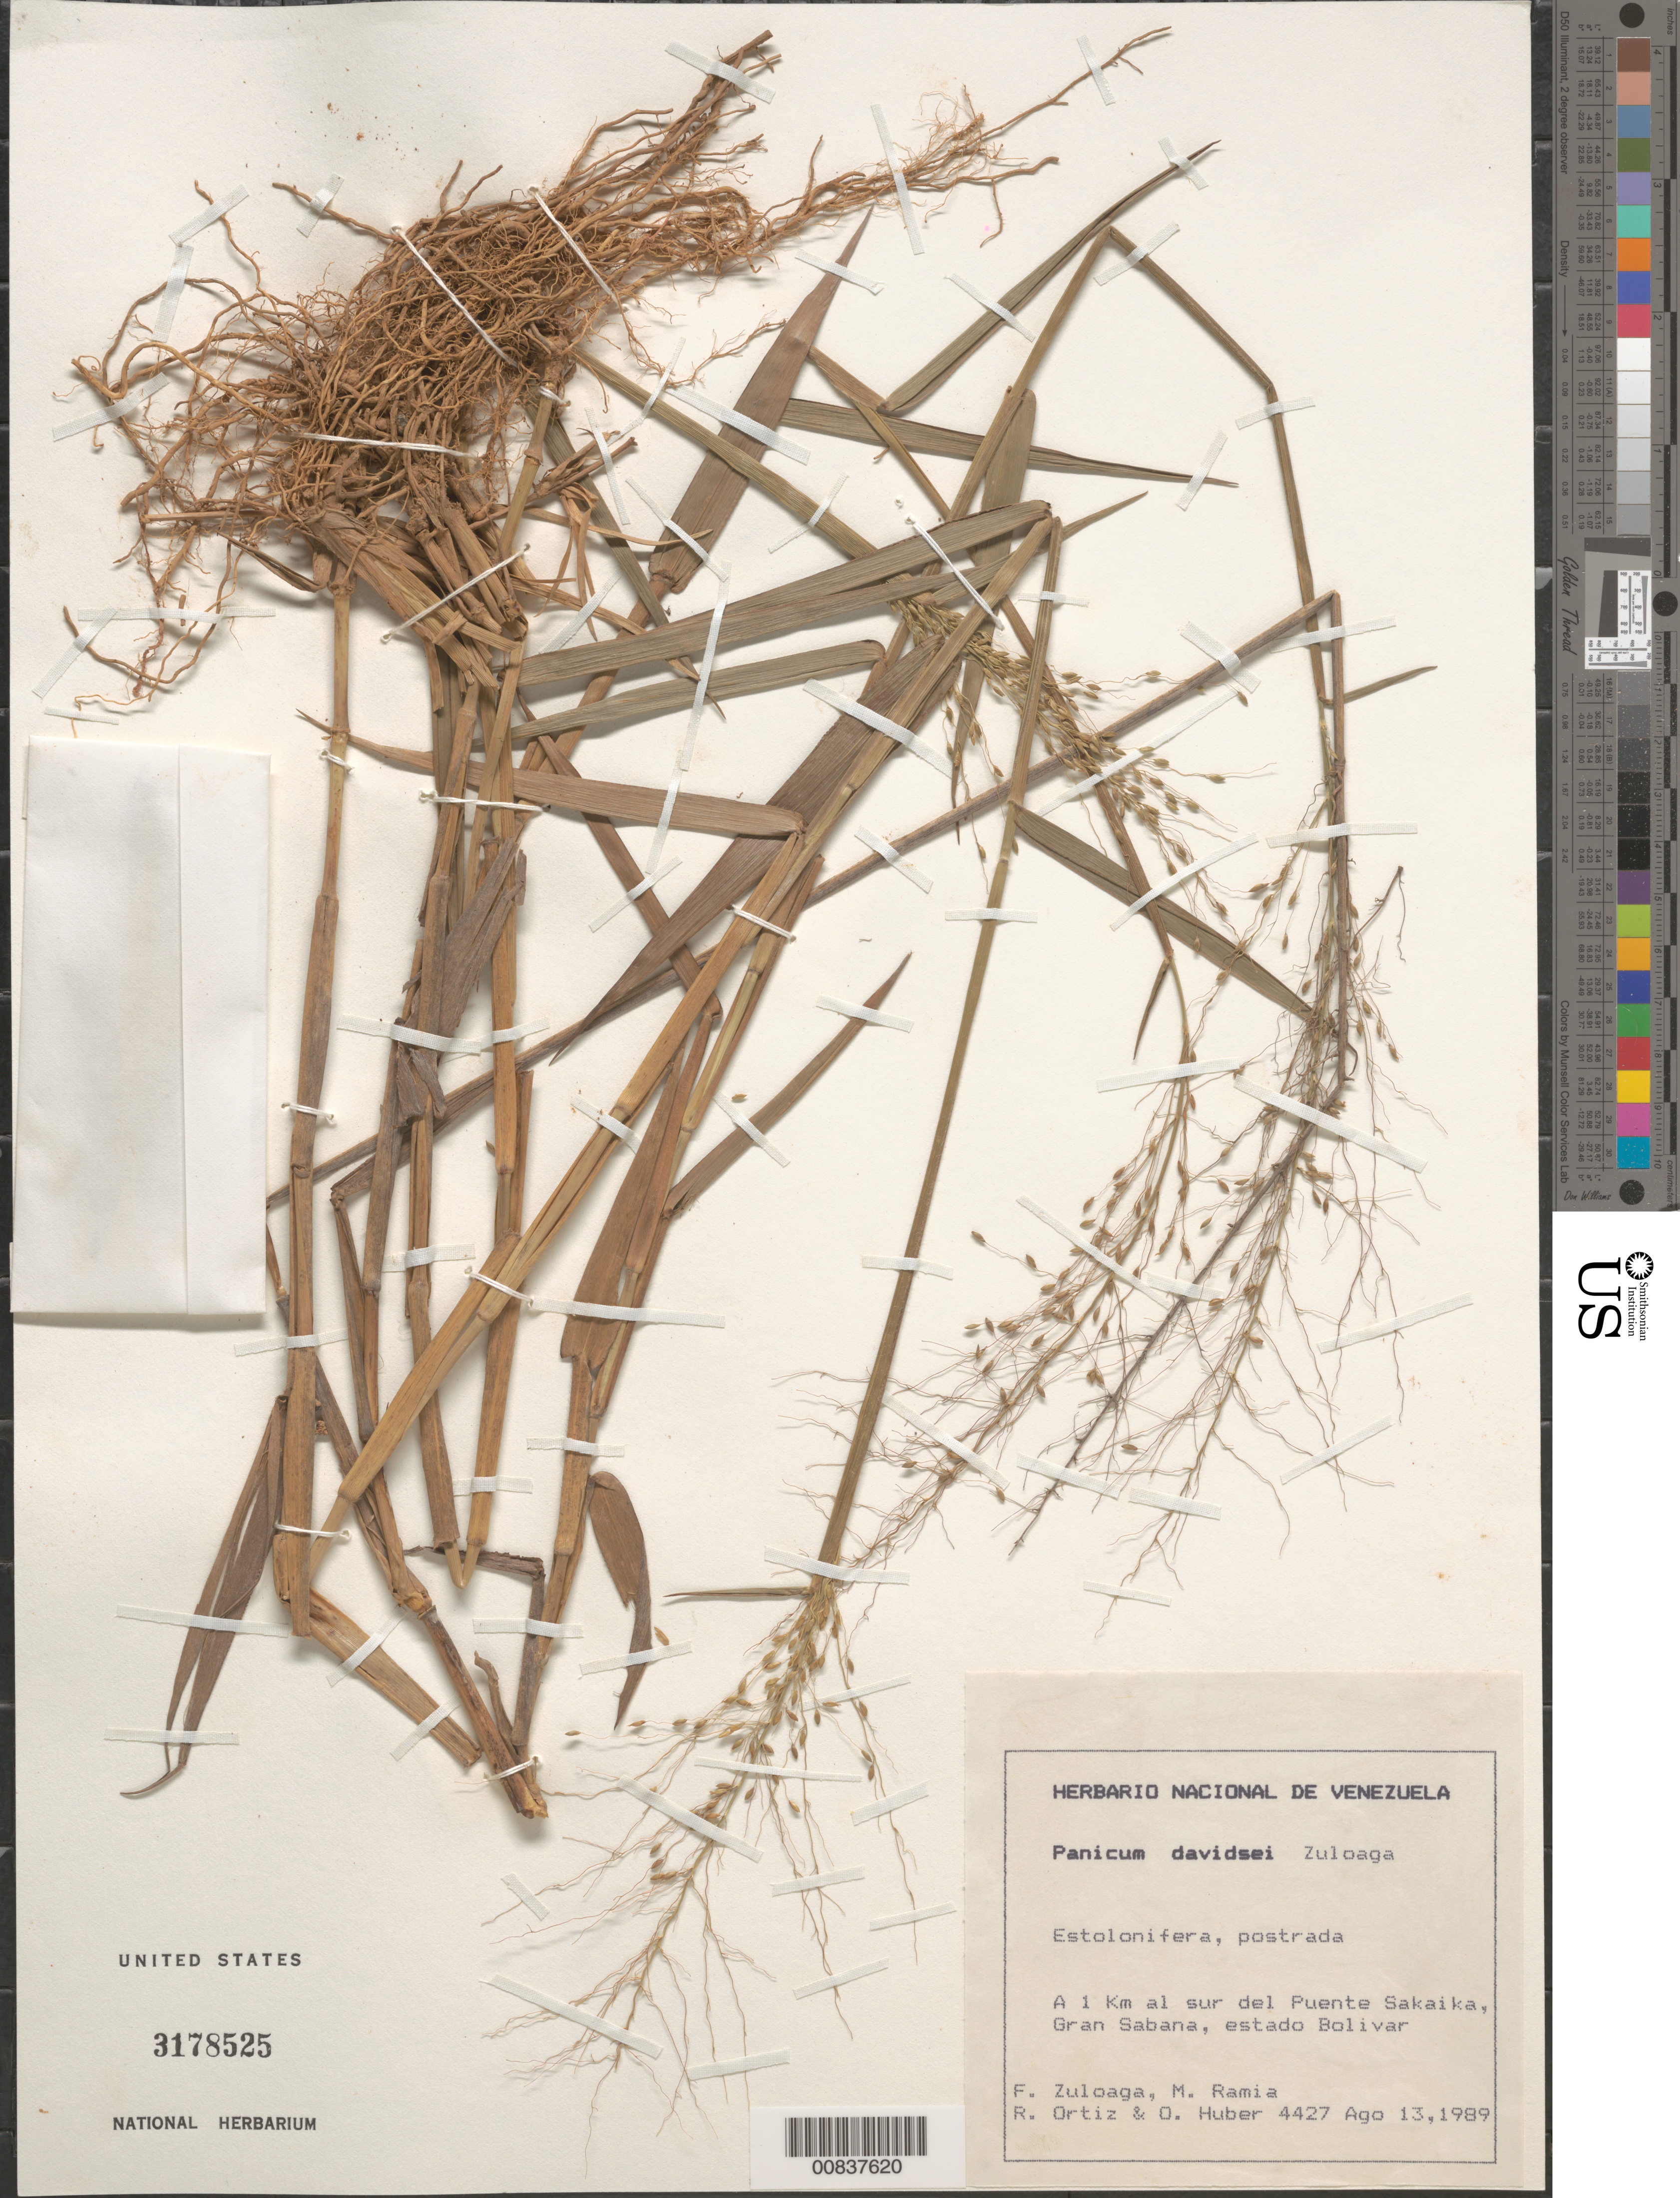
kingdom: Plantae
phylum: Tracheophyta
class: Liliopsida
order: Poales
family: Poaceae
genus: Panicum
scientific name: Panicum davidsei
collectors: F. O. Zuloaga, M. Ramia, R. Ortíz & O. Huber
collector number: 4427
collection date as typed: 13-Aug-89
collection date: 1989-08-13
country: Venezuela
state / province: Bolívar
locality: Gran Sabana, 1 km sur del Puente Sakaika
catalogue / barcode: US 3178525